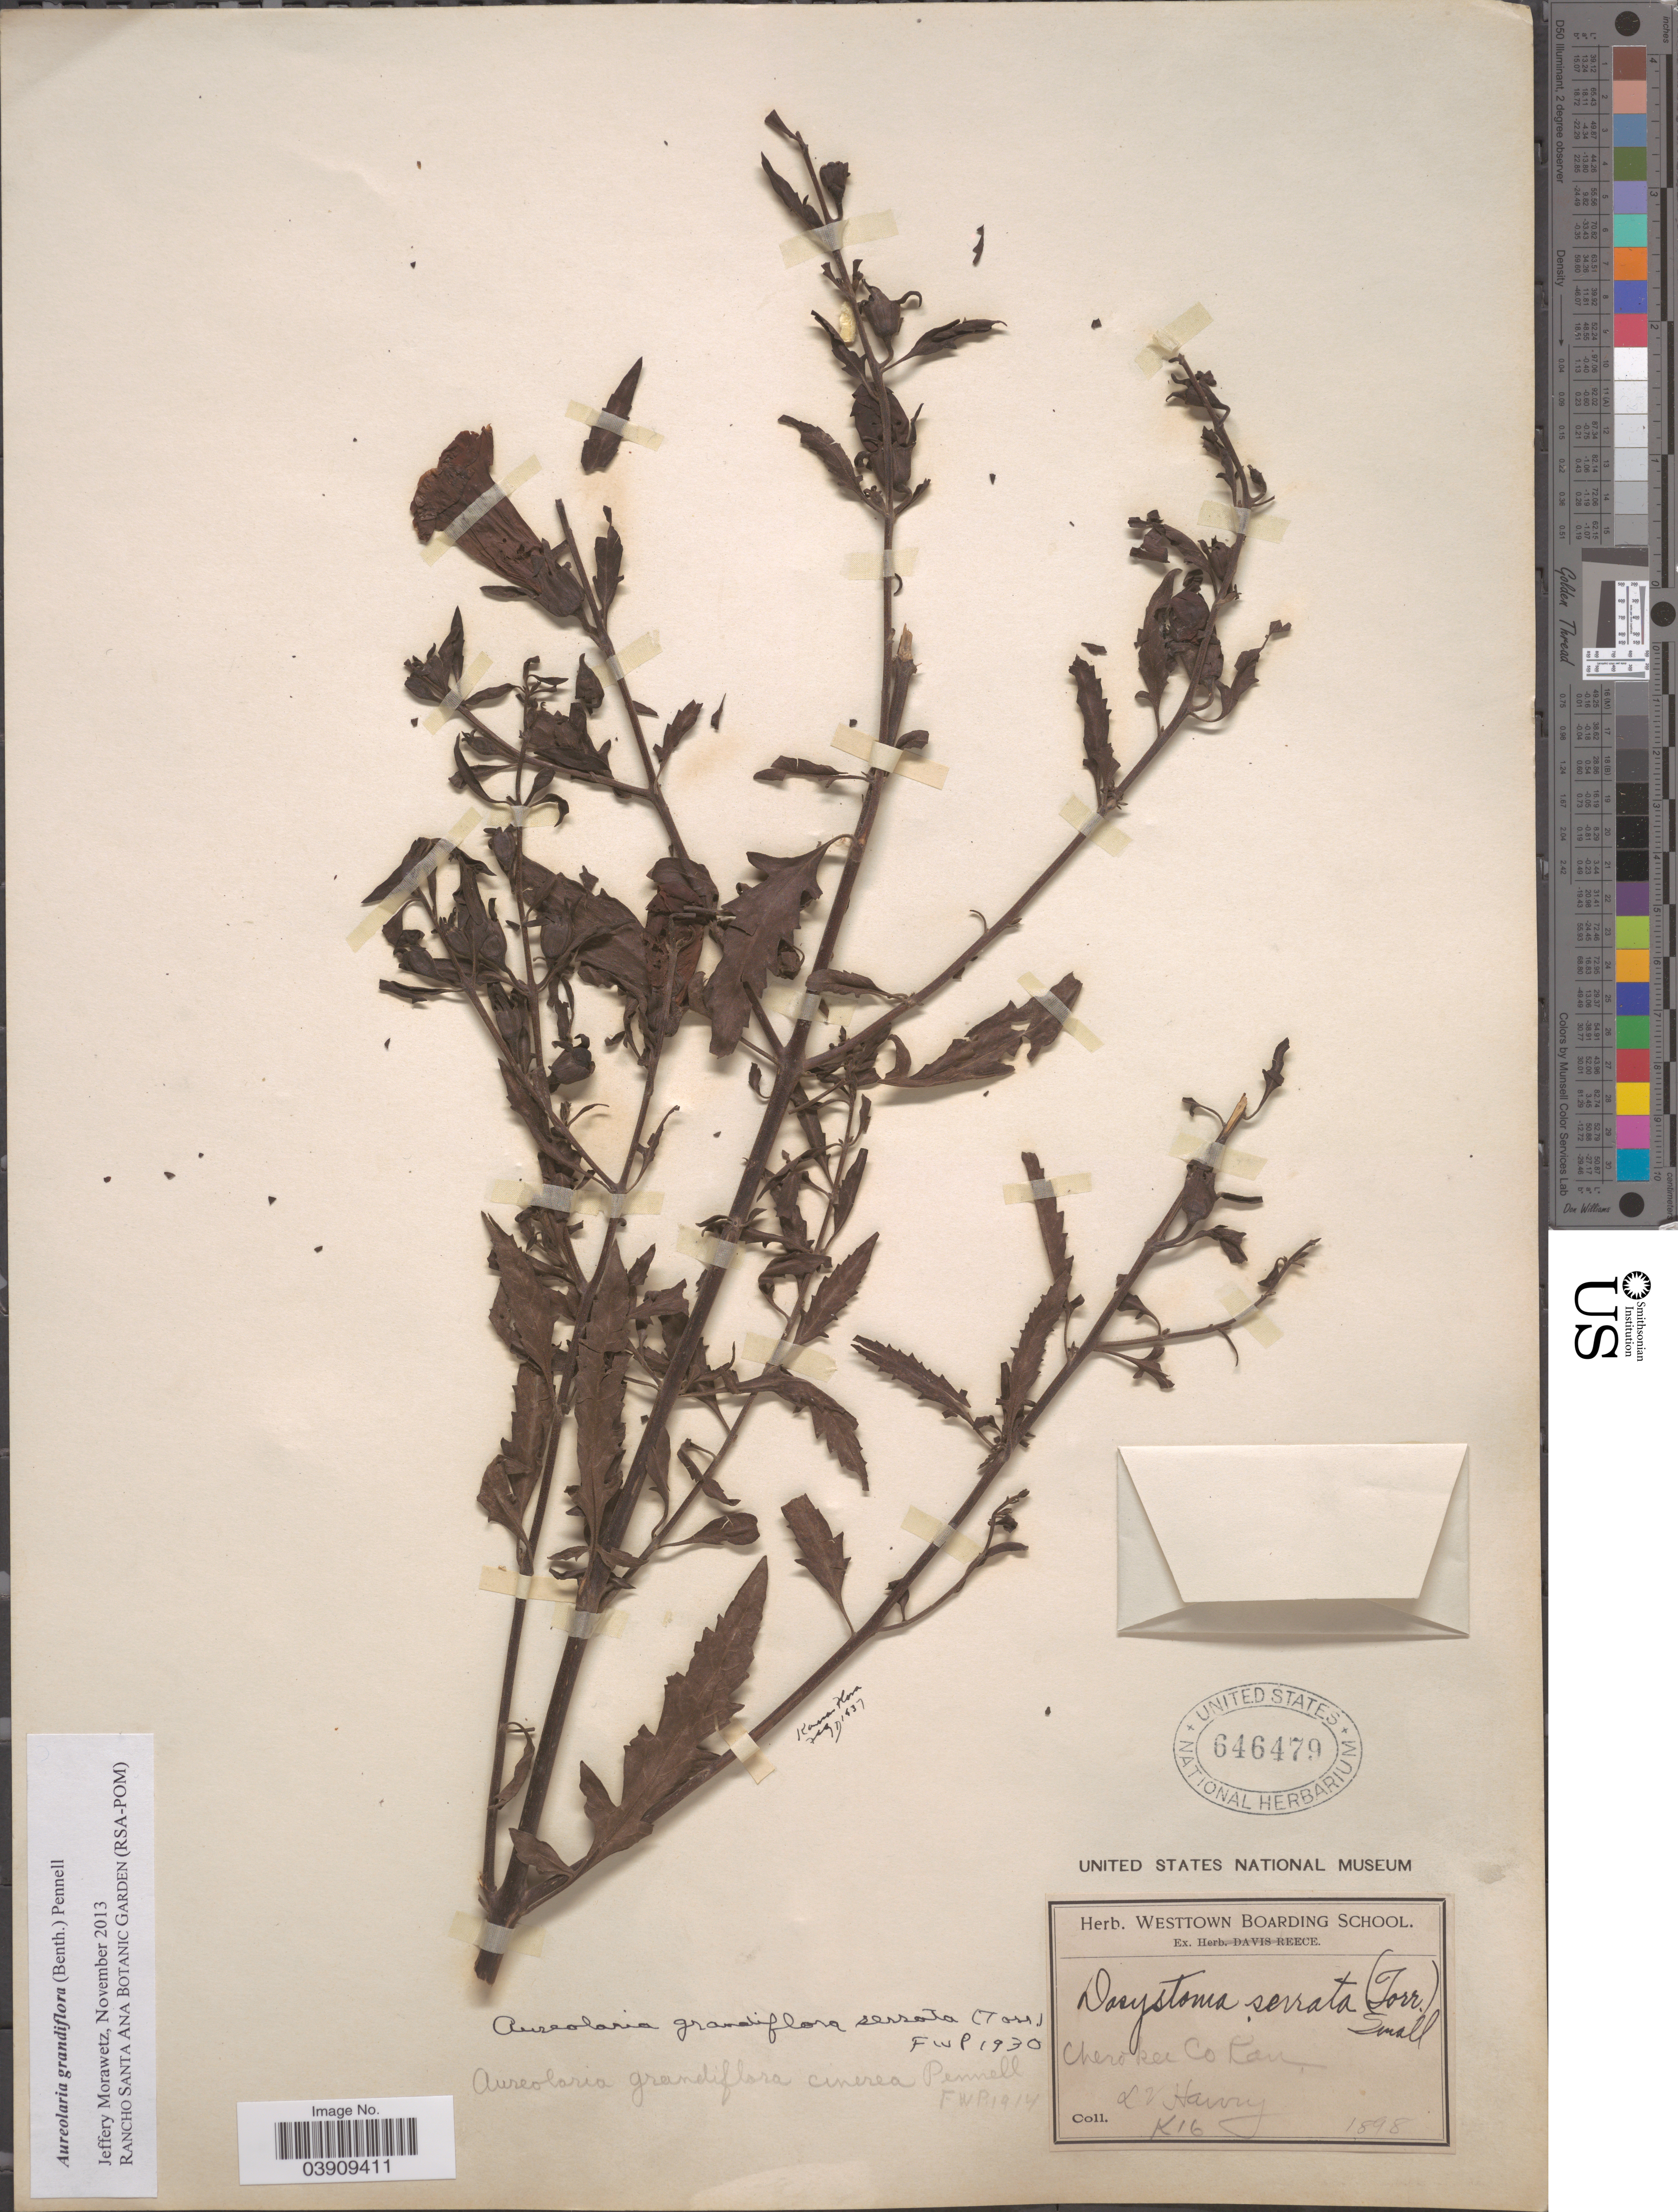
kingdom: Plantae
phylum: Tracheophyta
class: Magnoliopsida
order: Lamiales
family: Orobanchaceae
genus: Aureolaria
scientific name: Aureolaria grandiflora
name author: (Benth.) Pennell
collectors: L. Harvey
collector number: K16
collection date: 1898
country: United States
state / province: Kansas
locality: Cherokee Co.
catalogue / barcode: US 646479